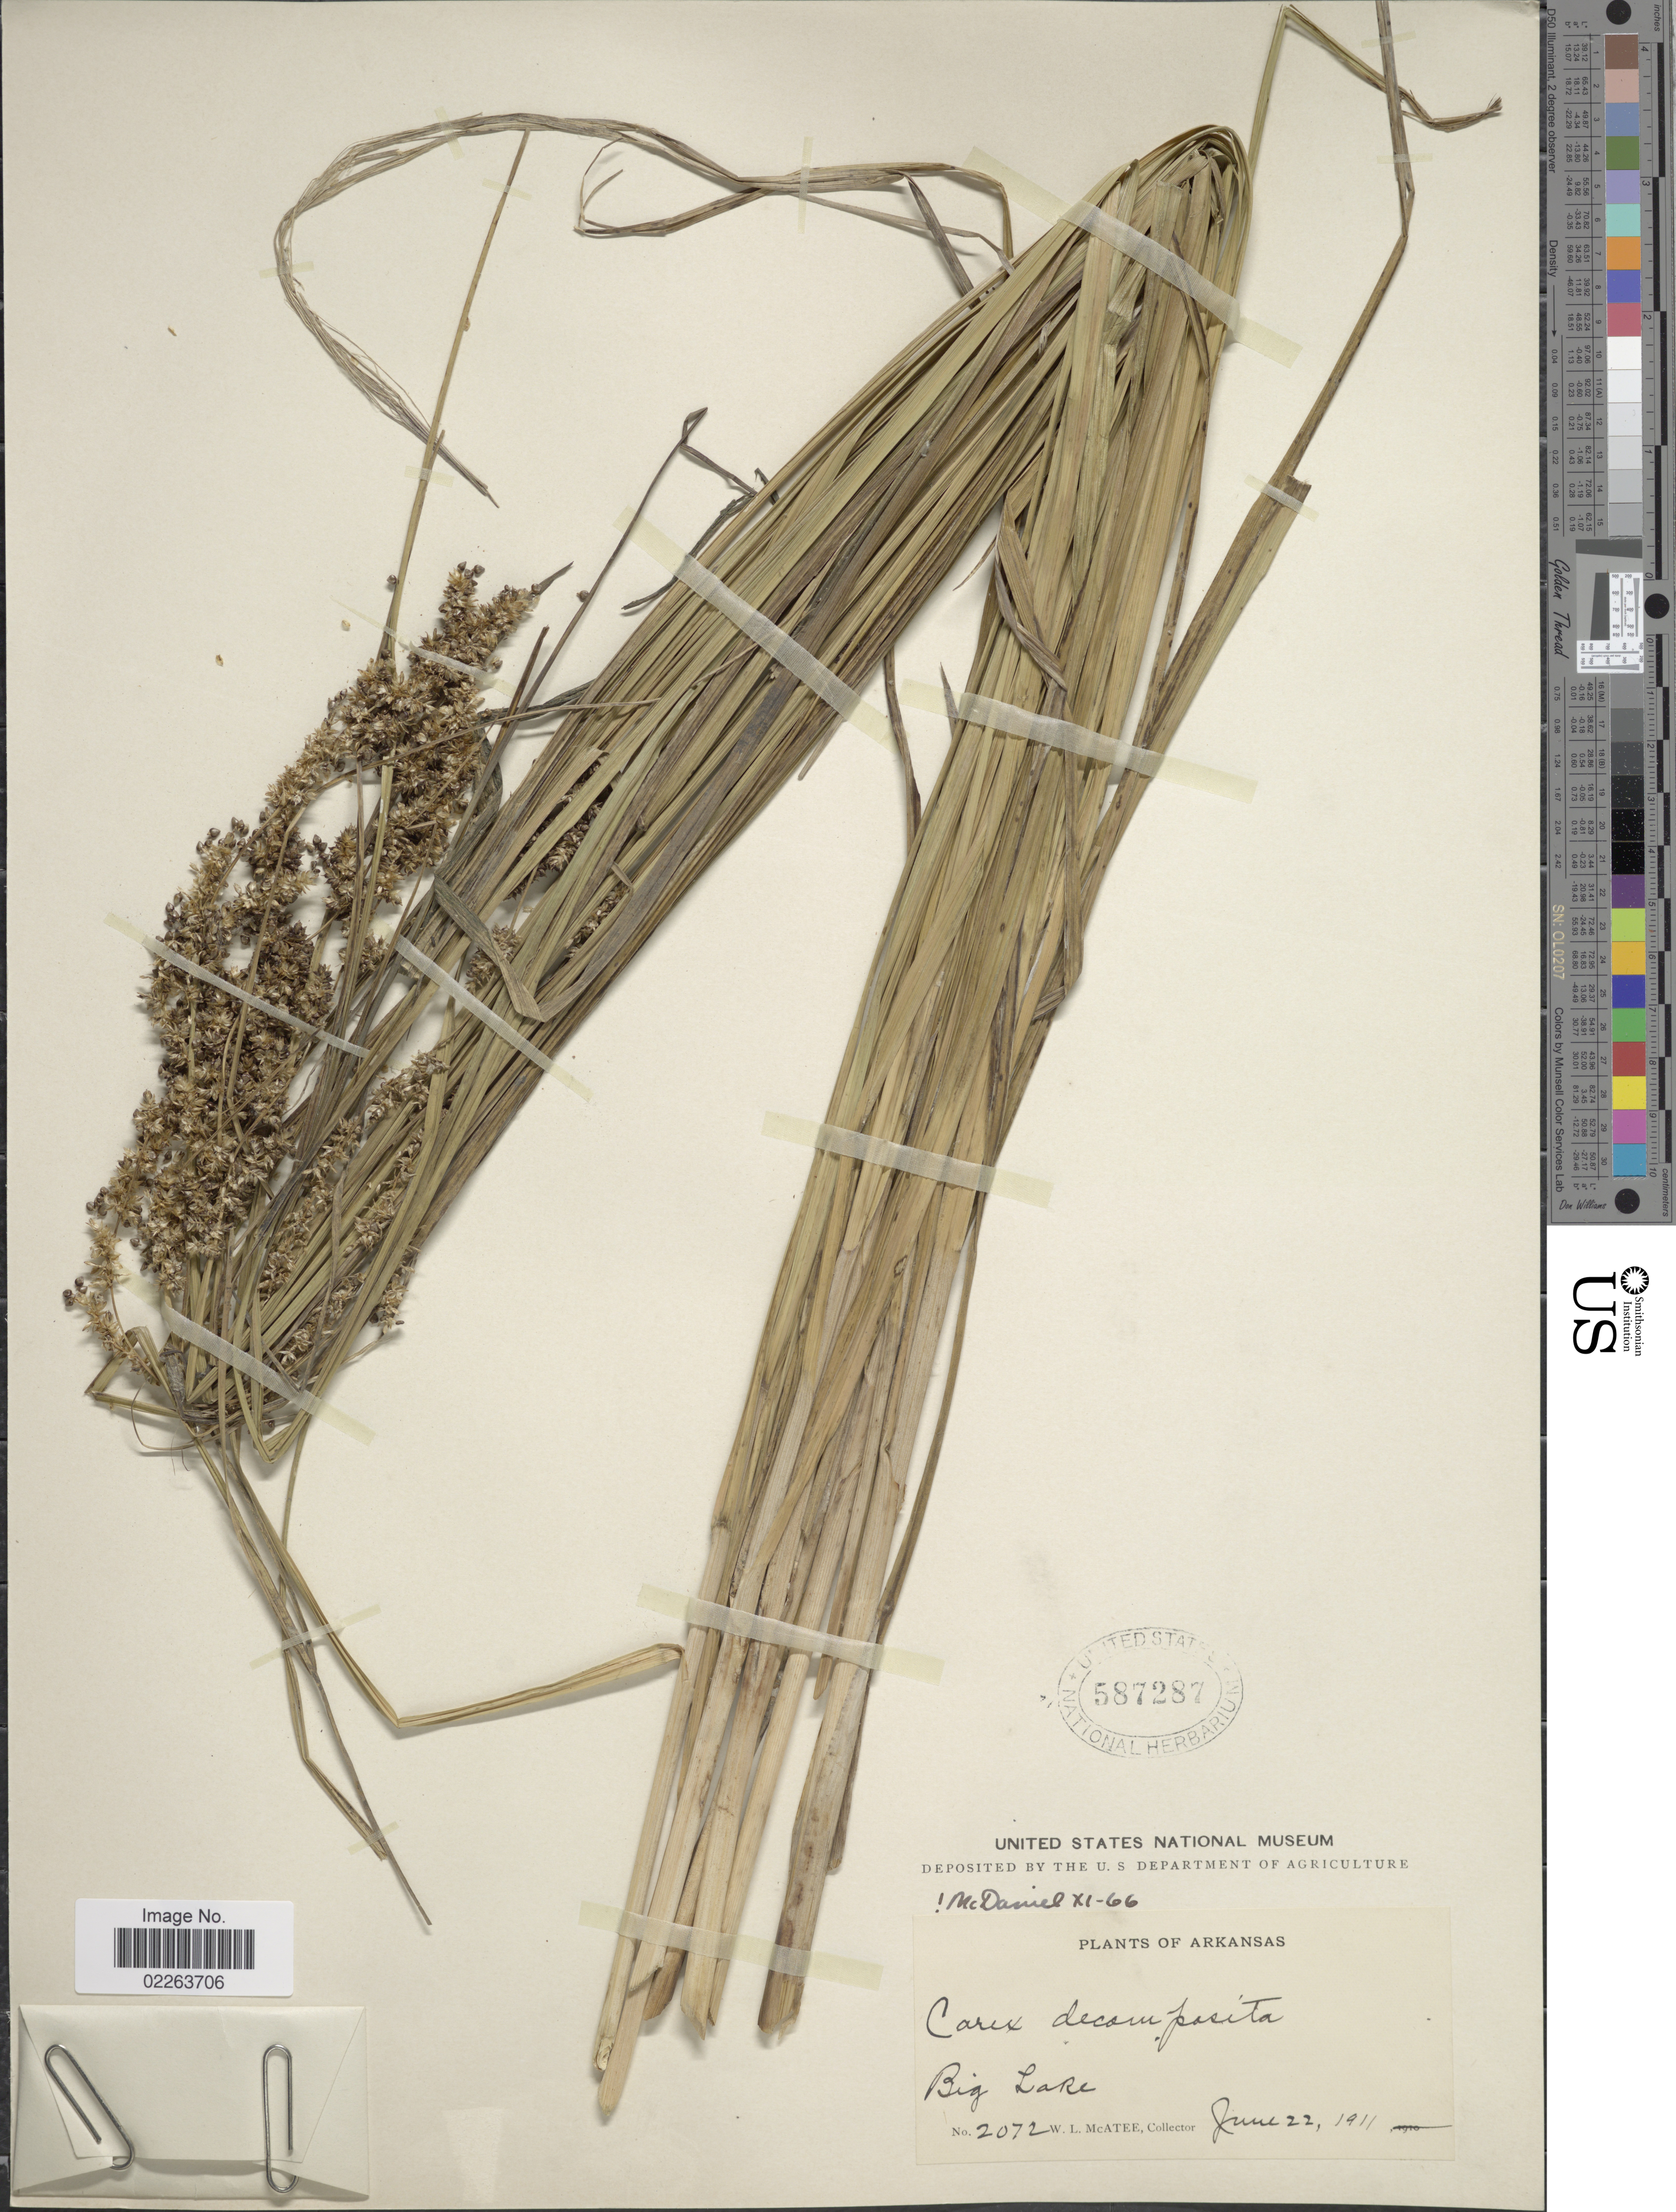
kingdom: Plantae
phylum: Tracheophyta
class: Liliopsida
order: Poales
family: Cyperaceae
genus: Carex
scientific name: Carex decomposita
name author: Muhl.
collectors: W. McAtee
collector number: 2072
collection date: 1911-06-22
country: United States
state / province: Arkansas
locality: Big Lake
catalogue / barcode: US 587287